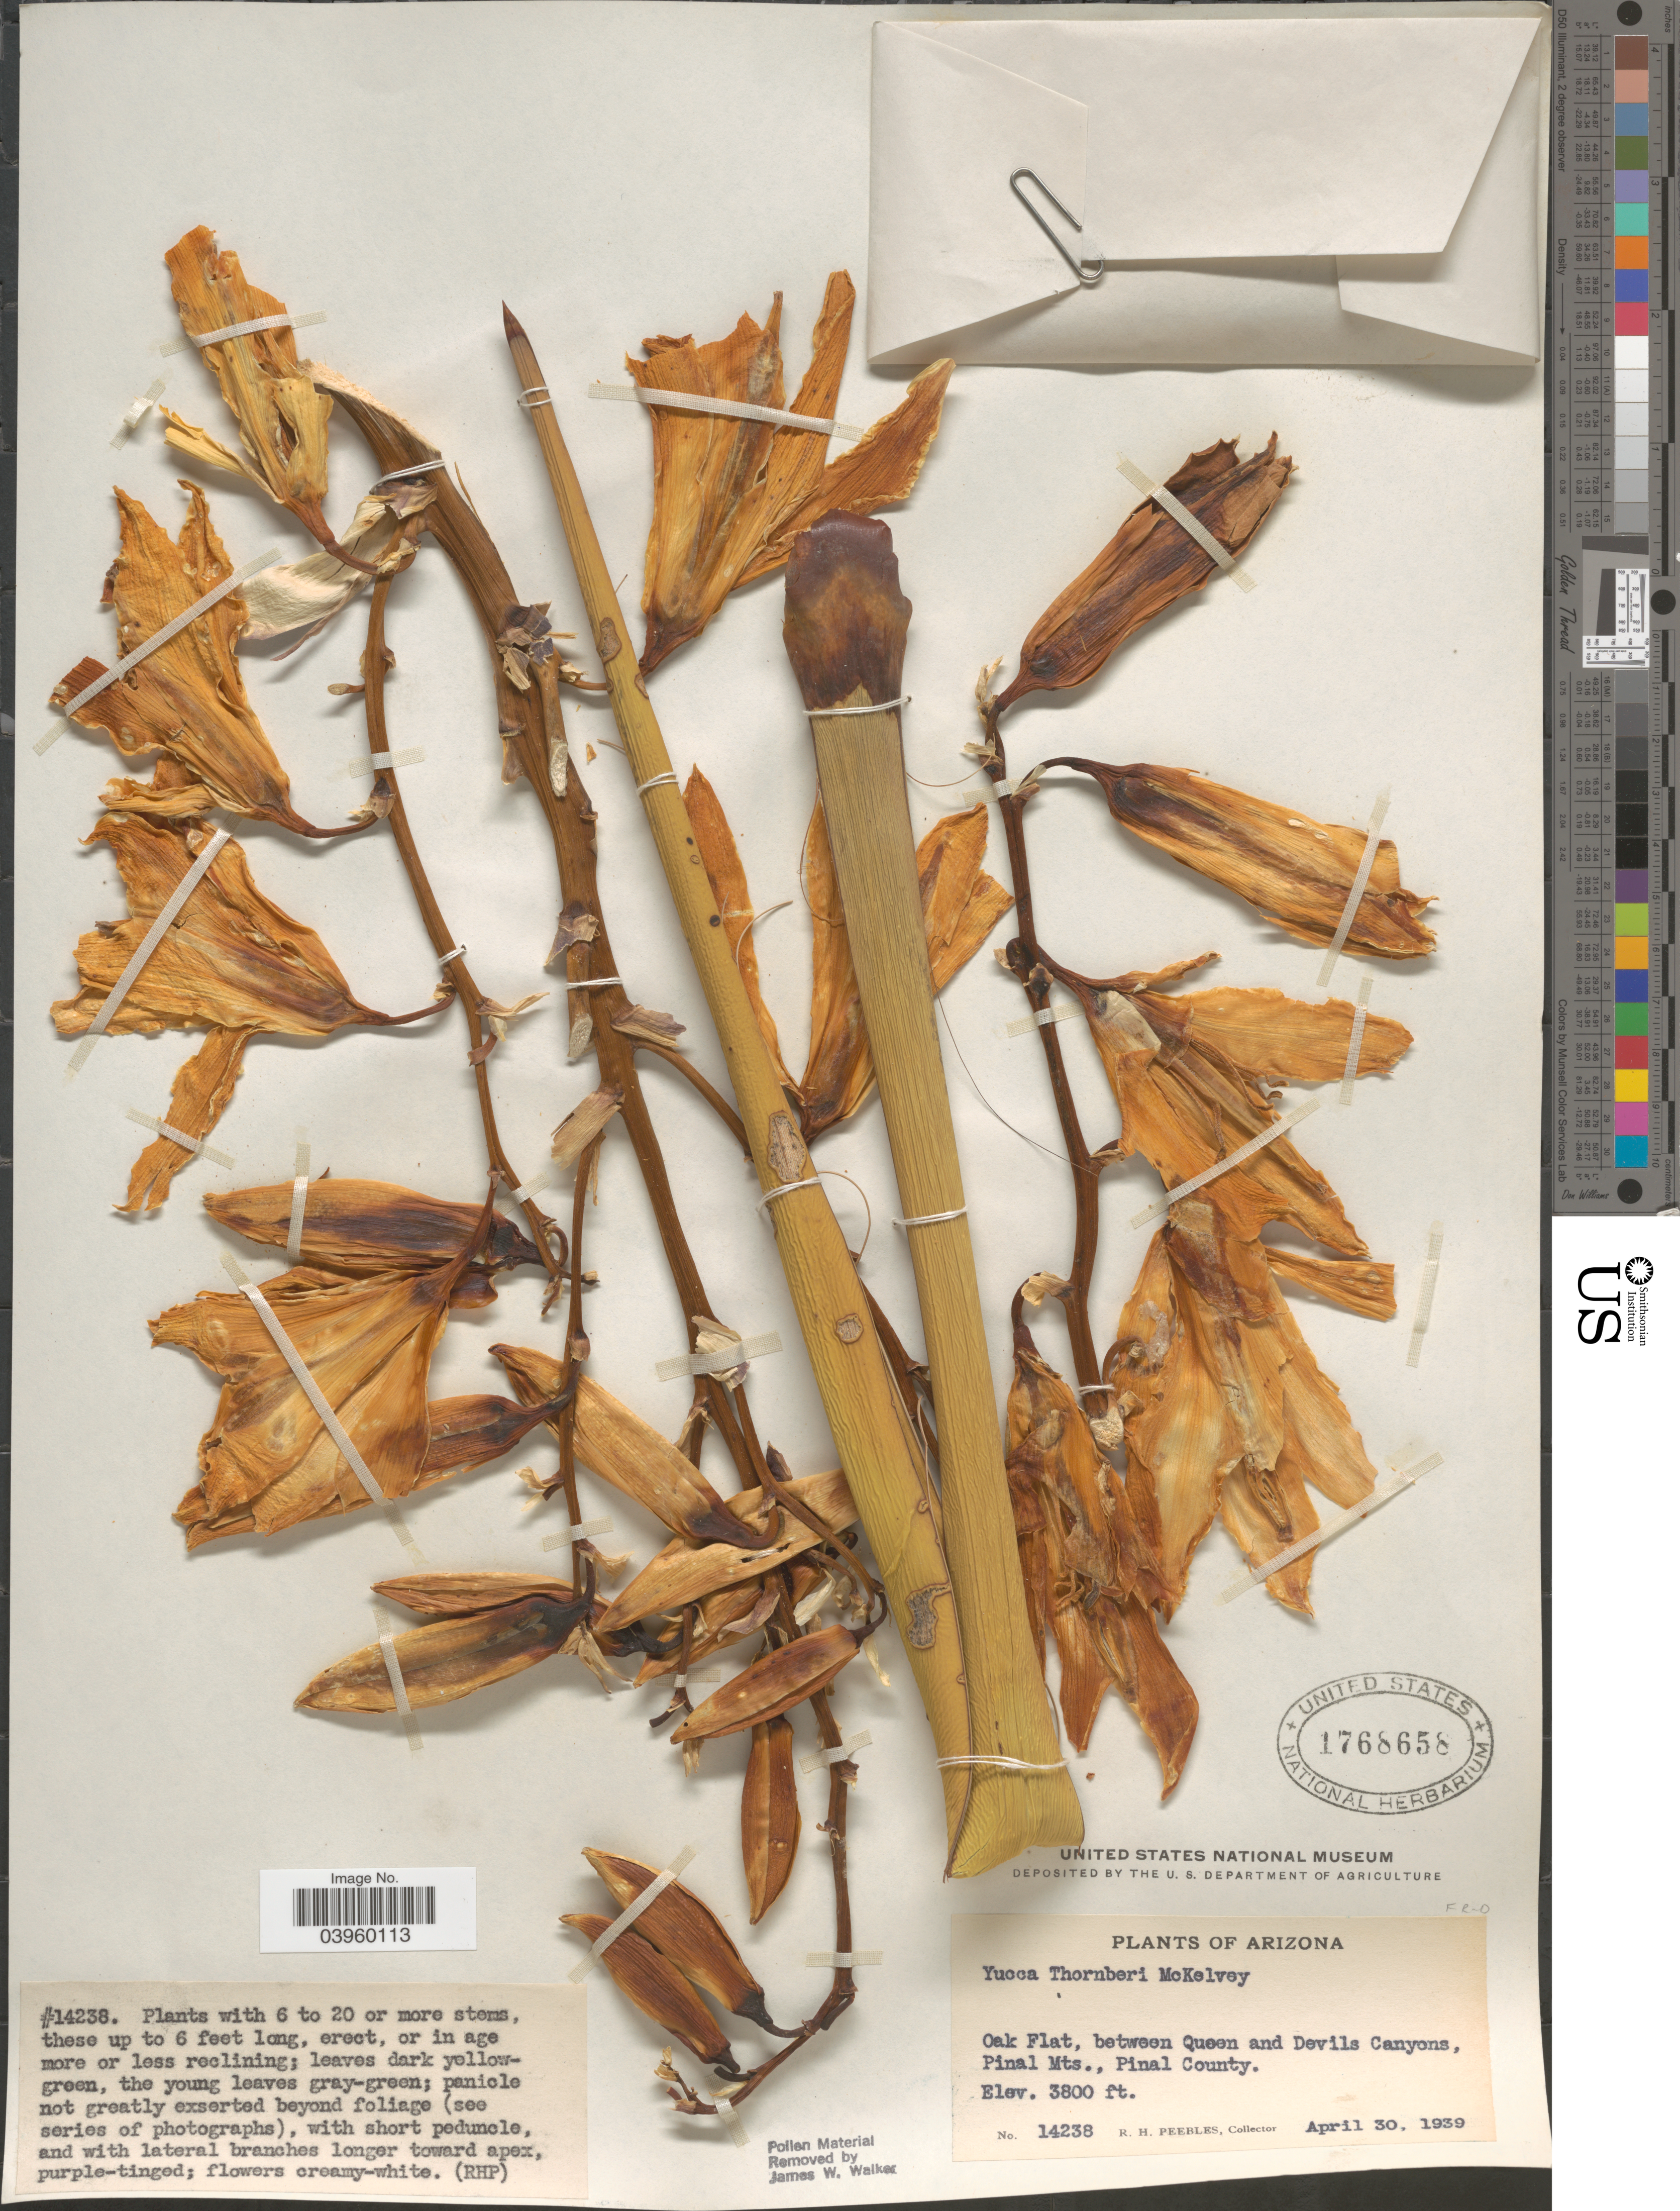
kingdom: Plantae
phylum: Tracheophyta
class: Liliopsida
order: Asparagales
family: Asparagaceae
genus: Yucca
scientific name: Yucca thornberi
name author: McKelvey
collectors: R. H. Peebles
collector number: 14238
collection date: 1939-04-30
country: United States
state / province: Arizona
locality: Oak Flat, between Queen and Devils Canyons, Pinal Mts., Pinal County.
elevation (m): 1158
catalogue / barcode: US 1768658